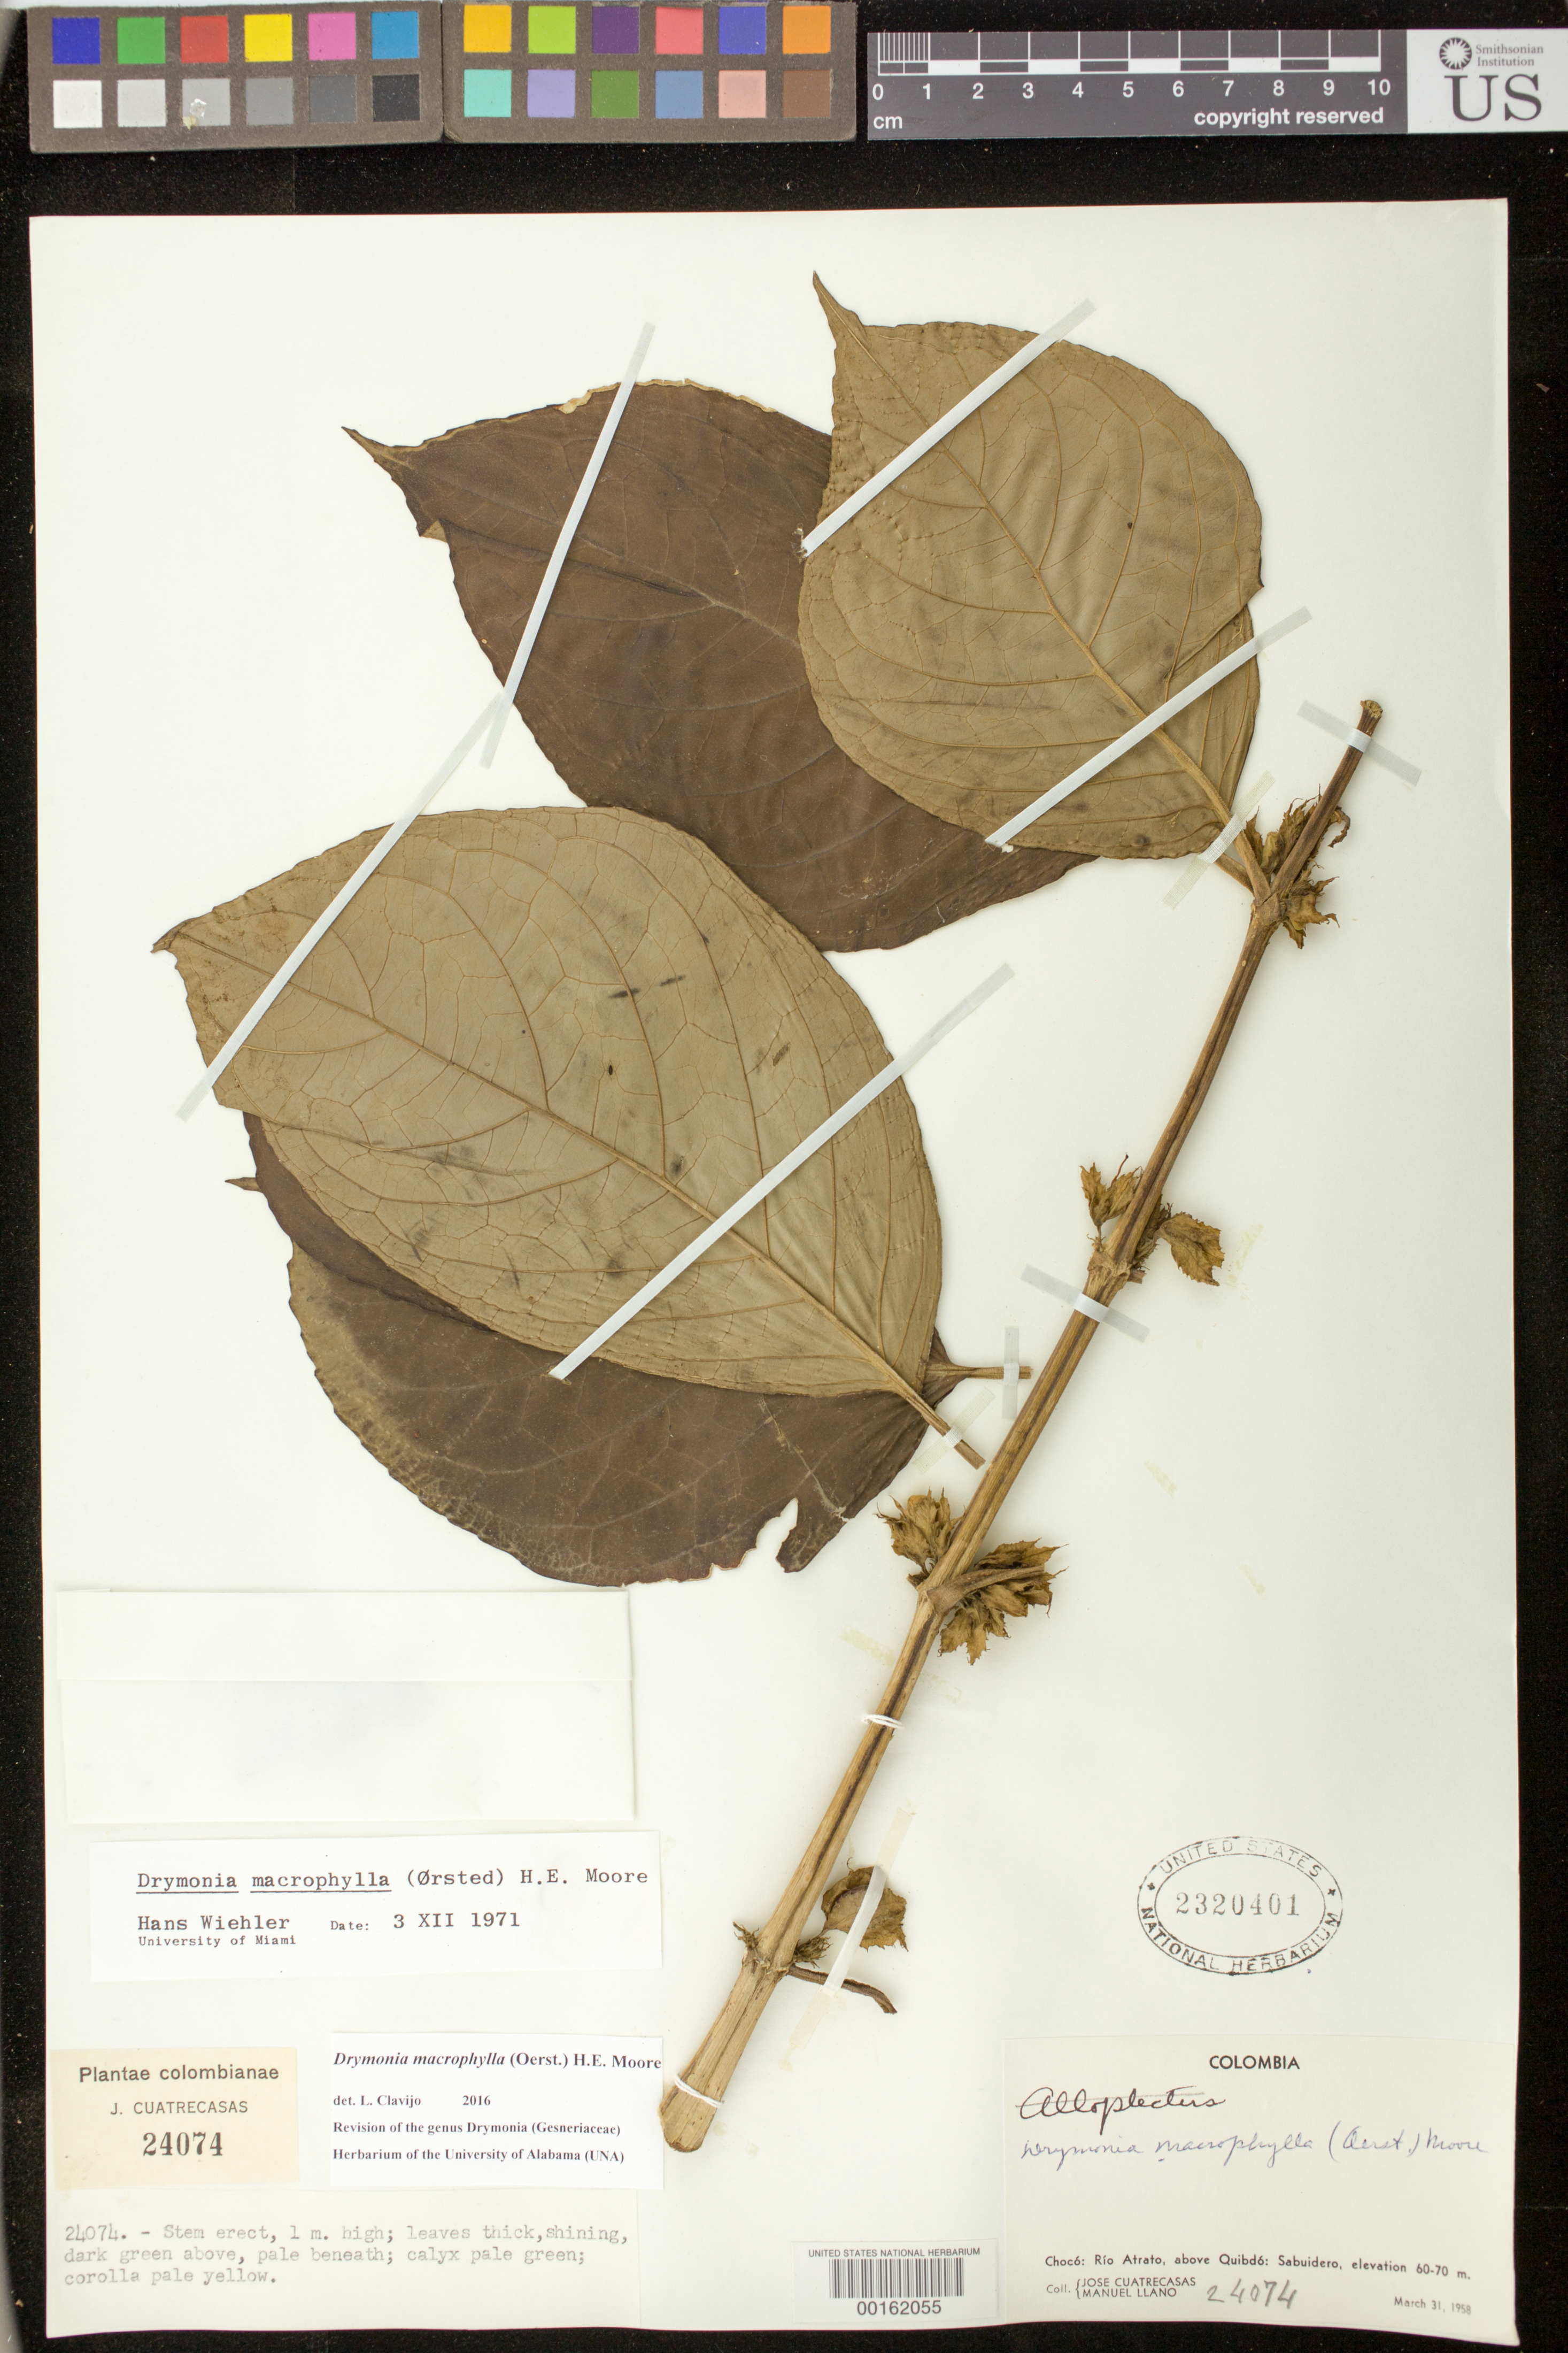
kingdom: Plantae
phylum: Tracheophyta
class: Magnoliopsida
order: Lamiales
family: Gesneriaceae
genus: Drymonia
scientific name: Drymonia macrophylla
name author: (Oerst.) H.E. Moore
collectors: J. Cuatrecasas & M. Llano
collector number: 24074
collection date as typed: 31 Mar 1958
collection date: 1958-03-31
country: Colombia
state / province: Chocó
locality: Rio Atrato, above Quibdo, Sabuidero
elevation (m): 60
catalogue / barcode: US 2320401